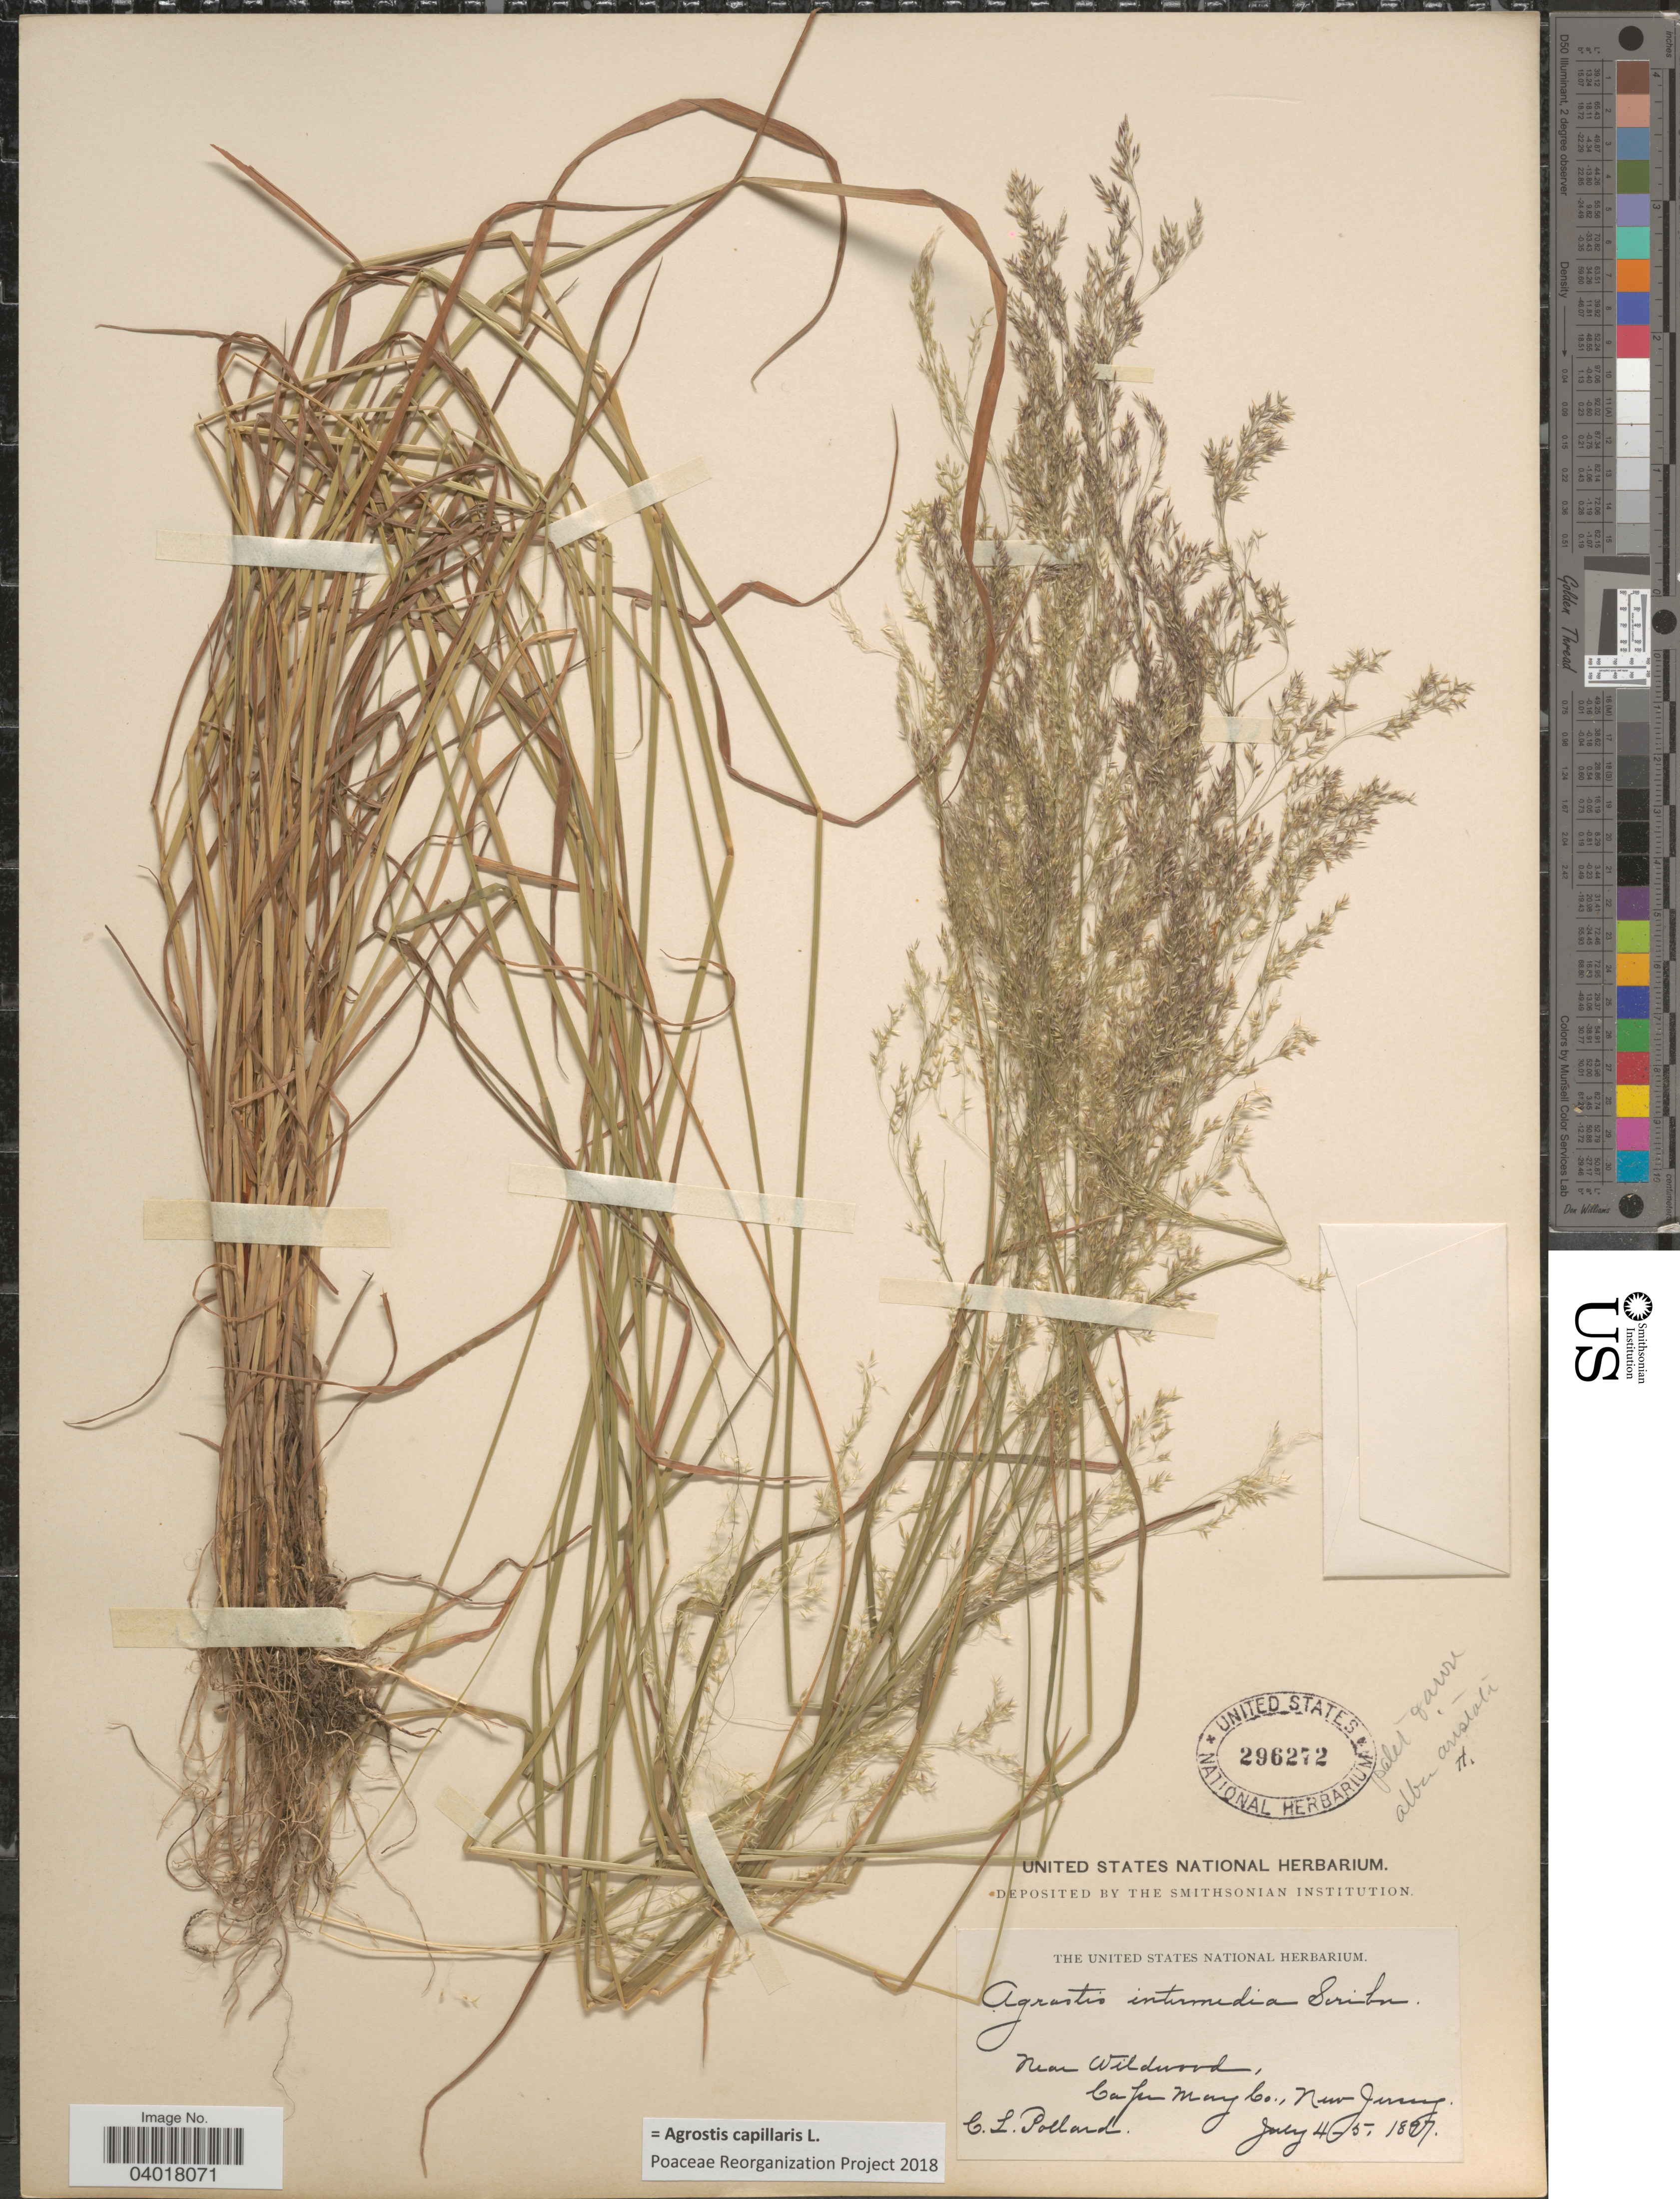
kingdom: Plantae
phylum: Tracheophyta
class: Liliopsida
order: Poales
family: Poaceae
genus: Agrostis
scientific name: Agrostis capillaris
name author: L.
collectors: C. L. Pollard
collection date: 1897-07-04/1897-07-05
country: United States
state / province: New Jersey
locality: Near Wildwood, Cape Mary Co.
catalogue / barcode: US 296272